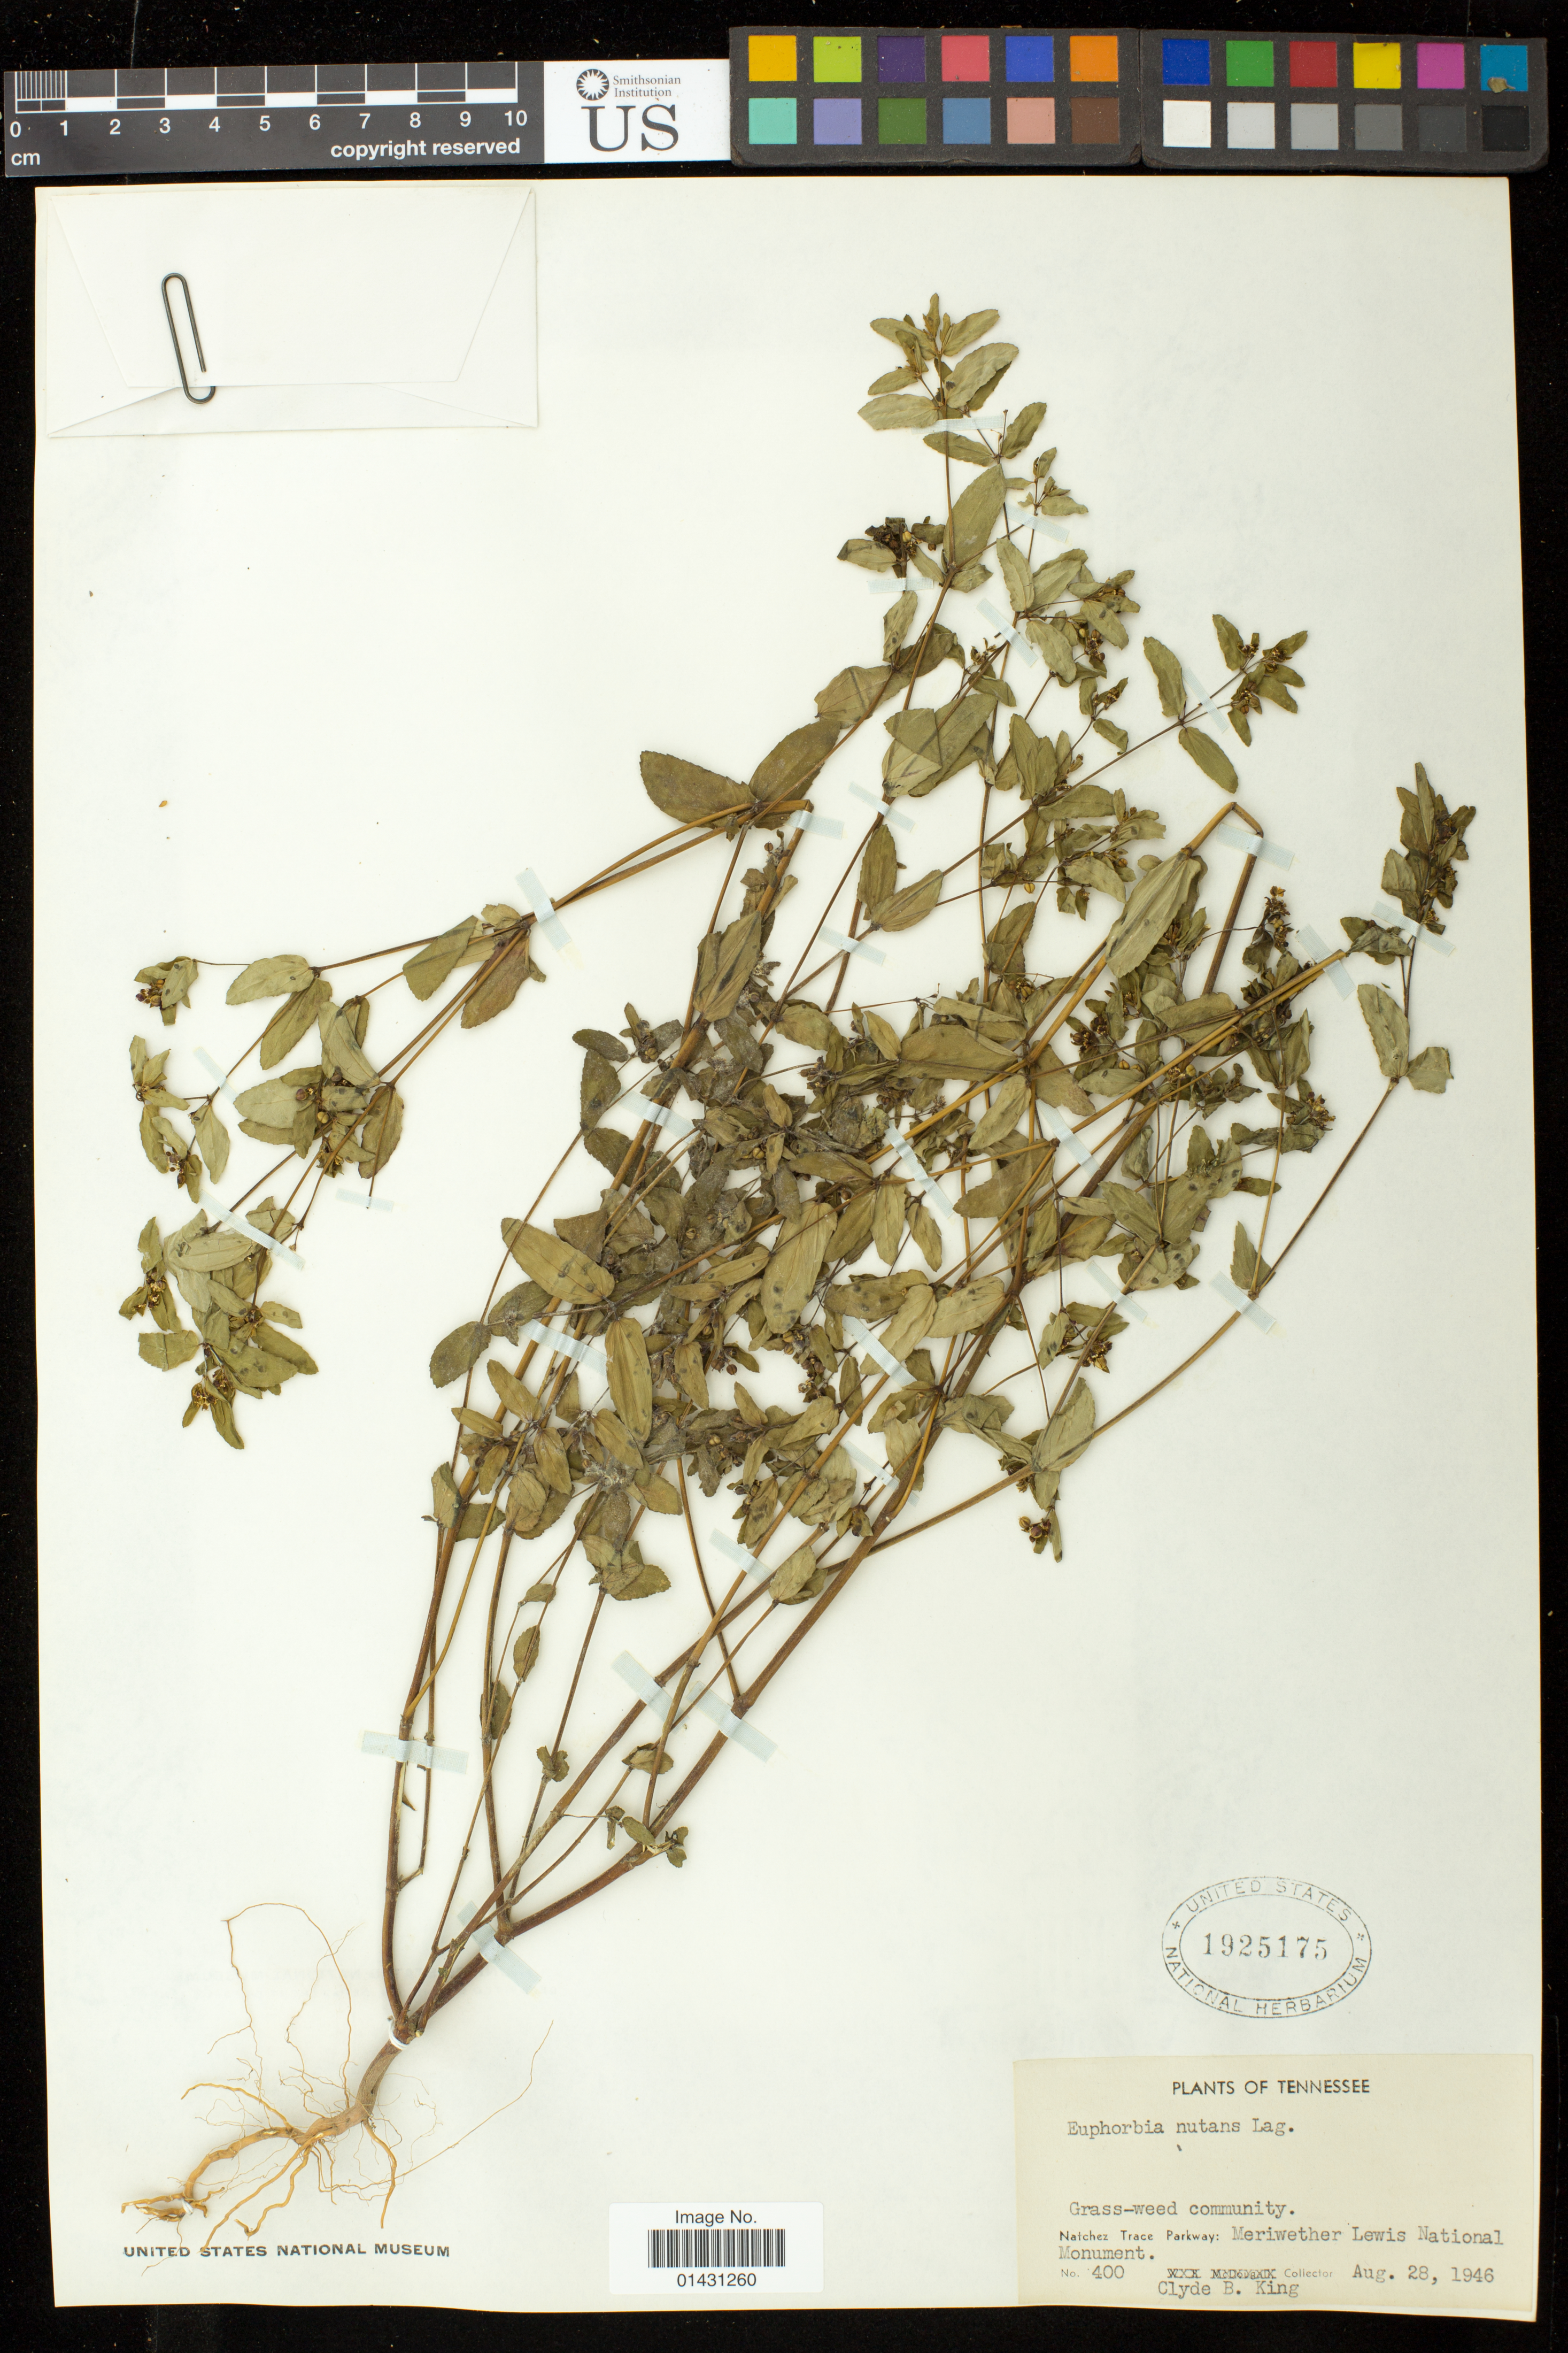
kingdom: Plantae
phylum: Tracheophyta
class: Magnoliopsida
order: Malpighiales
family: Euphorbiaceae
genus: Euphorbia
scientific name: Euphorbia maculata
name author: L.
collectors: C. King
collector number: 400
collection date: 1946-08-28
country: United States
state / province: Tennessee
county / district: Lewis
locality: Natchez Trace Parkway. Meriwether Lewis National Monument.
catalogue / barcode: US 1925175